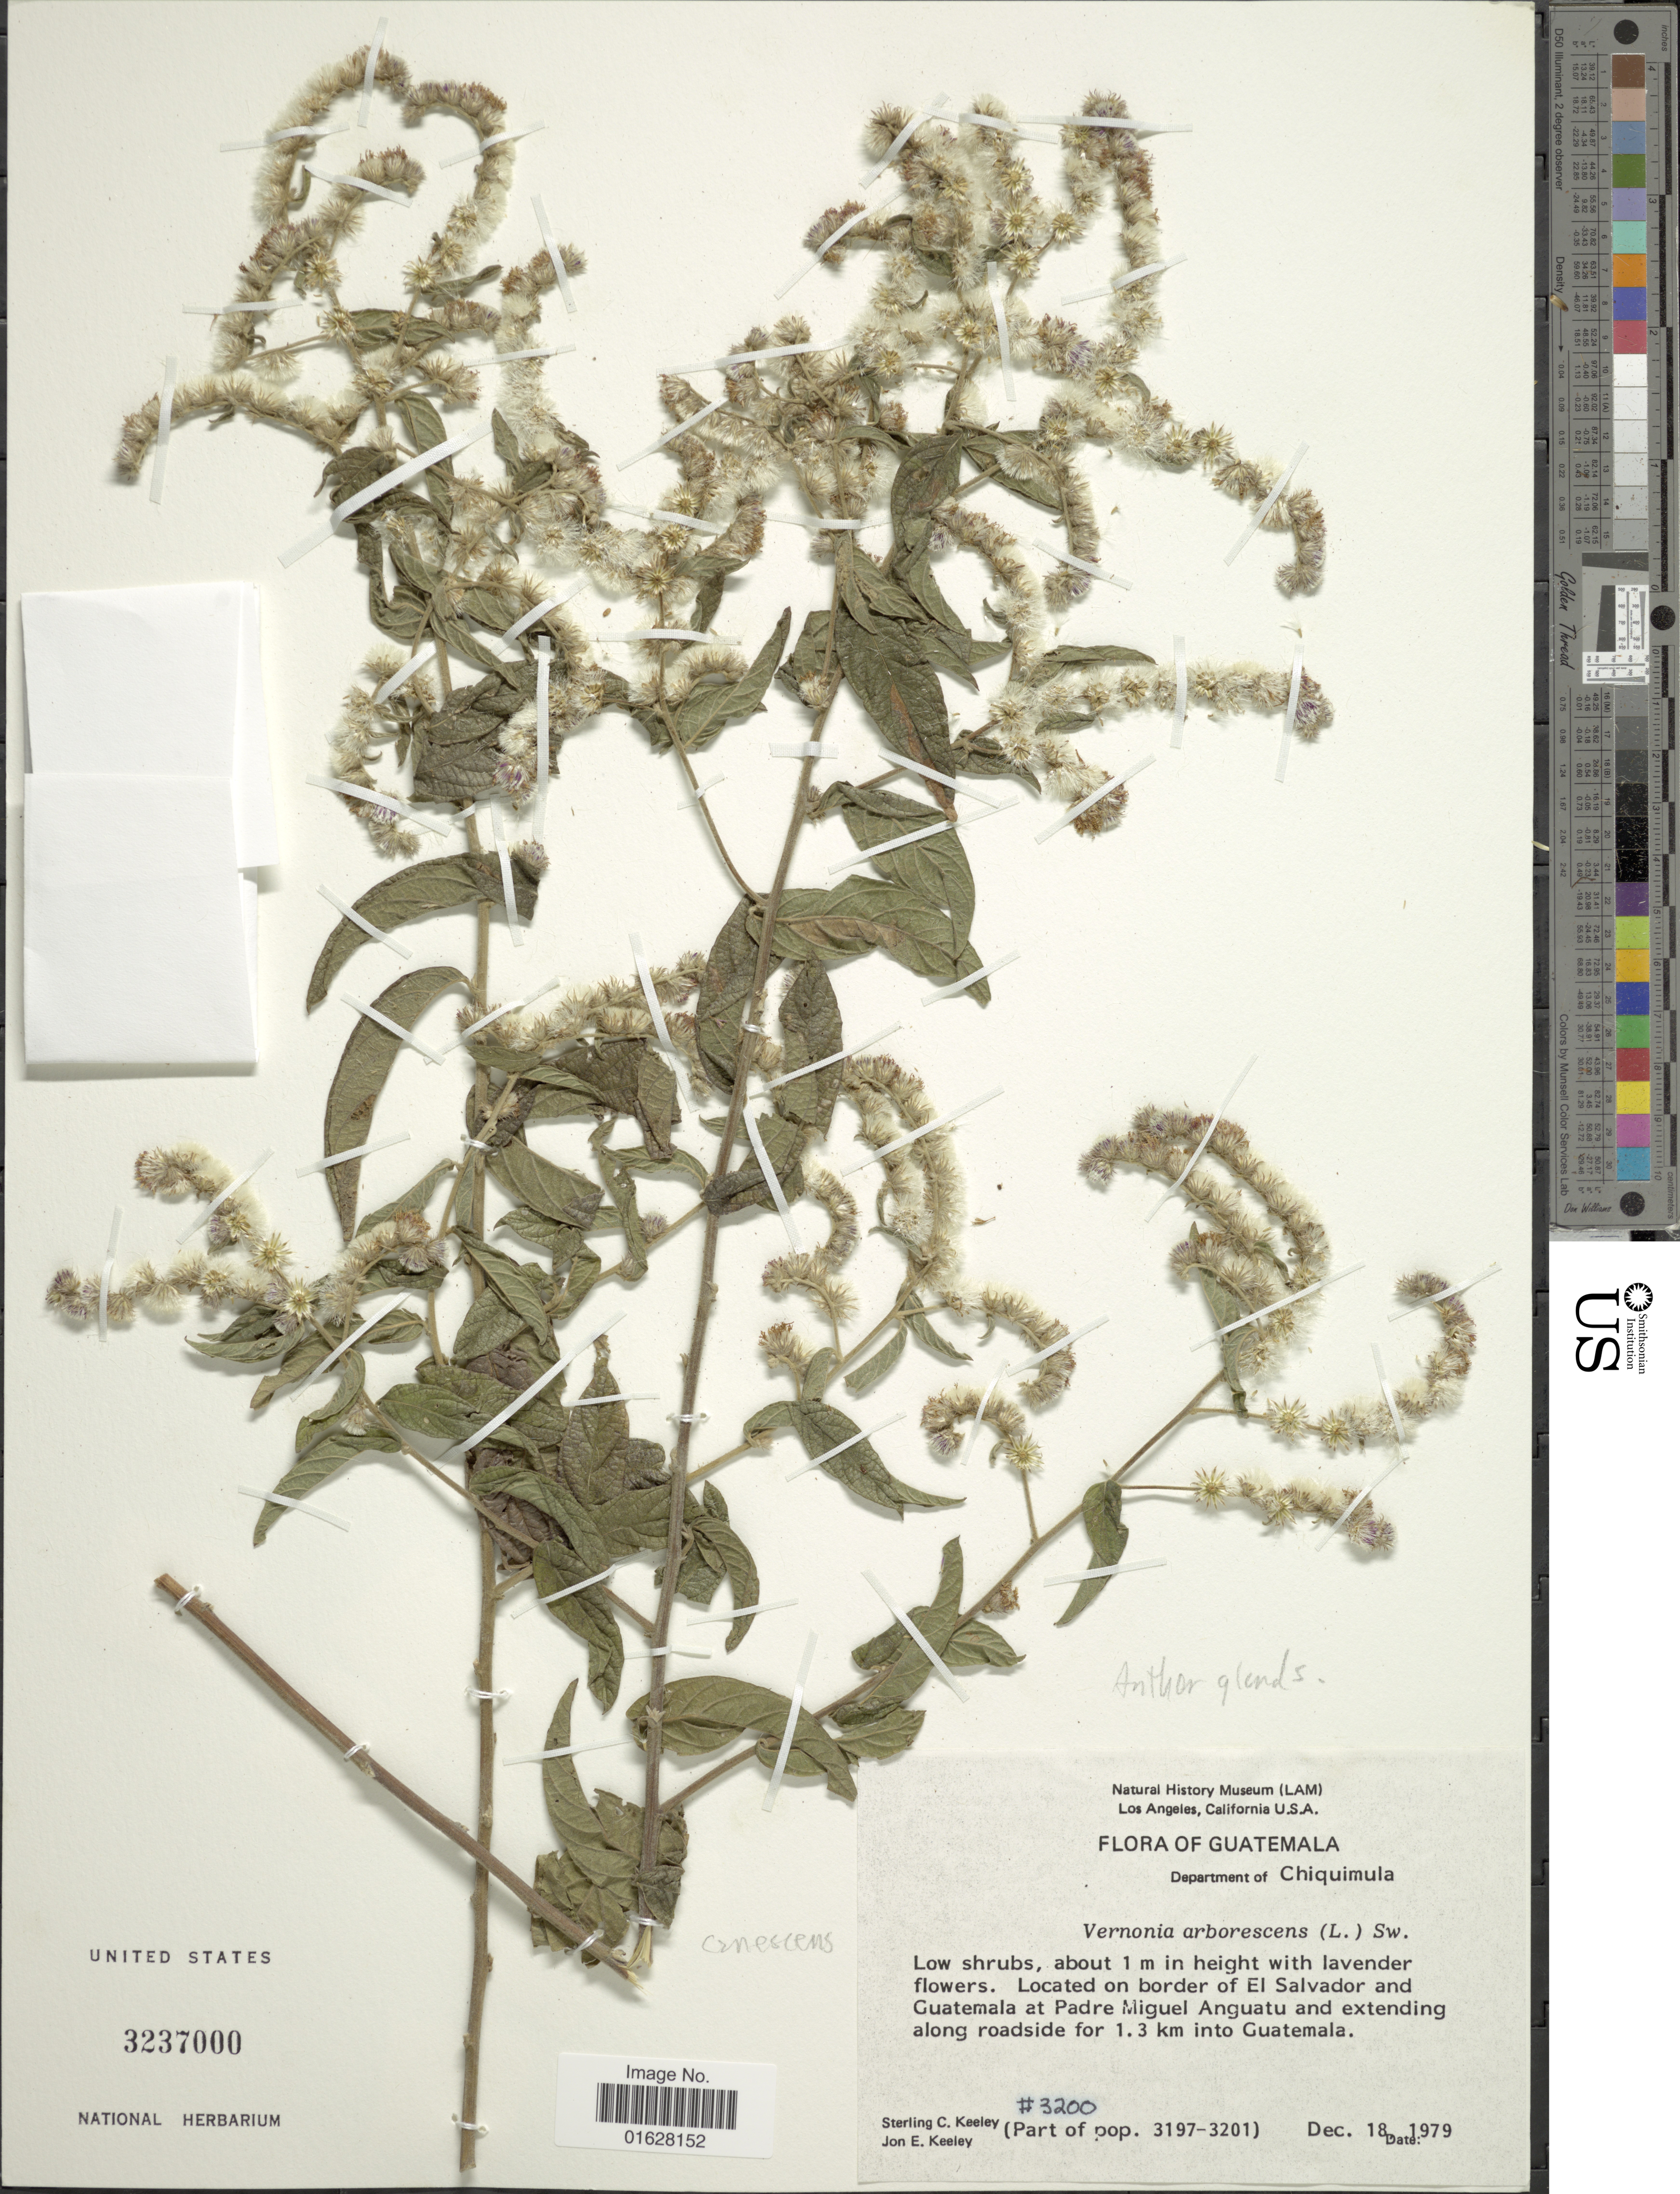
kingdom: Plantae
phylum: Tracheophyta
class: Magnoliopsida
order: Asterales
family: Asteraceae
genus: Lepidaploa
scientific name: Lepidaploa canescens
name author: (Kunth) H. Rob.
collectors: S. C. Keeley & J. E. Keeley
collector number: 3200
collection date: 1979-12-18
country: Guatemala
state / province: Chiquimula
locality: Department of Chquimula, border of El Salvador and Guatemala at Padre Miguel Anguatu and extending along roadside for 1.3 km into Guatemala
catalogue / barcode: US 3237000